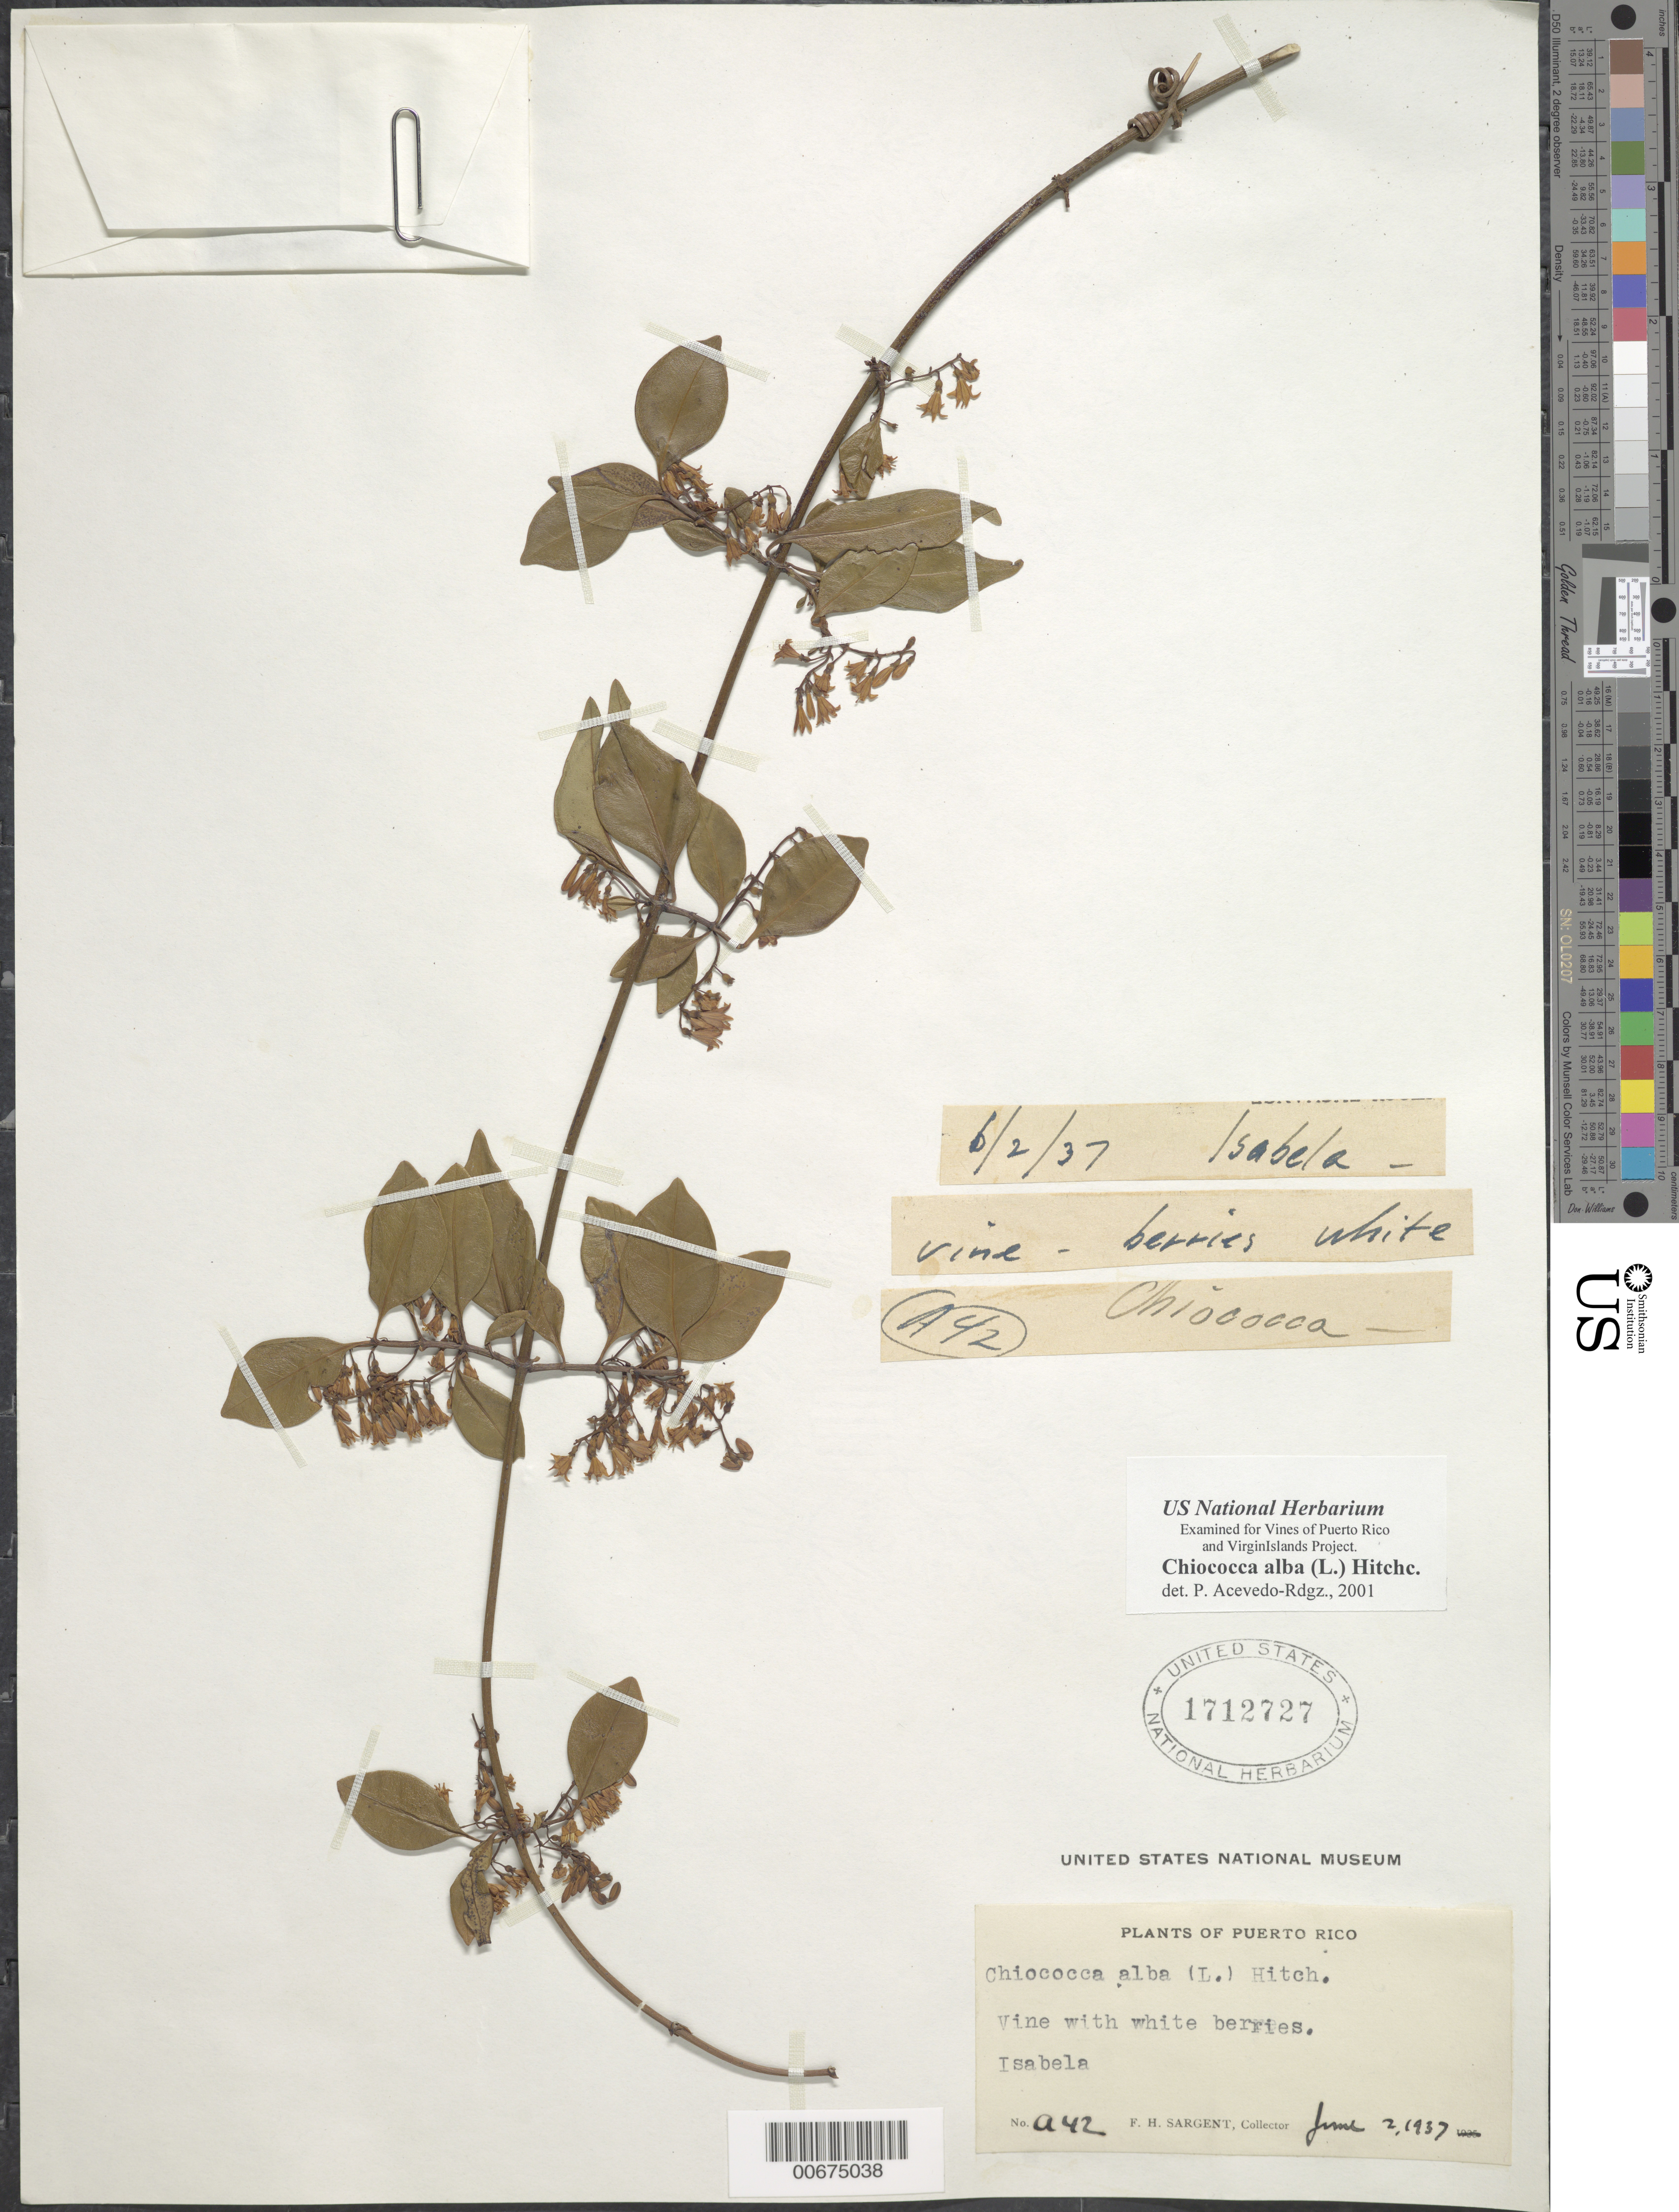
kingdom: Plantae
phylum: Tracheophyta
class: Magnoliopsida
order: Gentianales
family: Rubiaceae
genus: Chiococca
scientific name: Chiococca alba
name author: (L.) Hitchc.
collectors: F. H. Sargent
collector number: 42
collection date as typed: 02 Jun 1937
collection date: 1937-06-02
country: Puerto Rico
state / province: Isabela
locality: Isabela.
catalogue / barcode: US 1712727